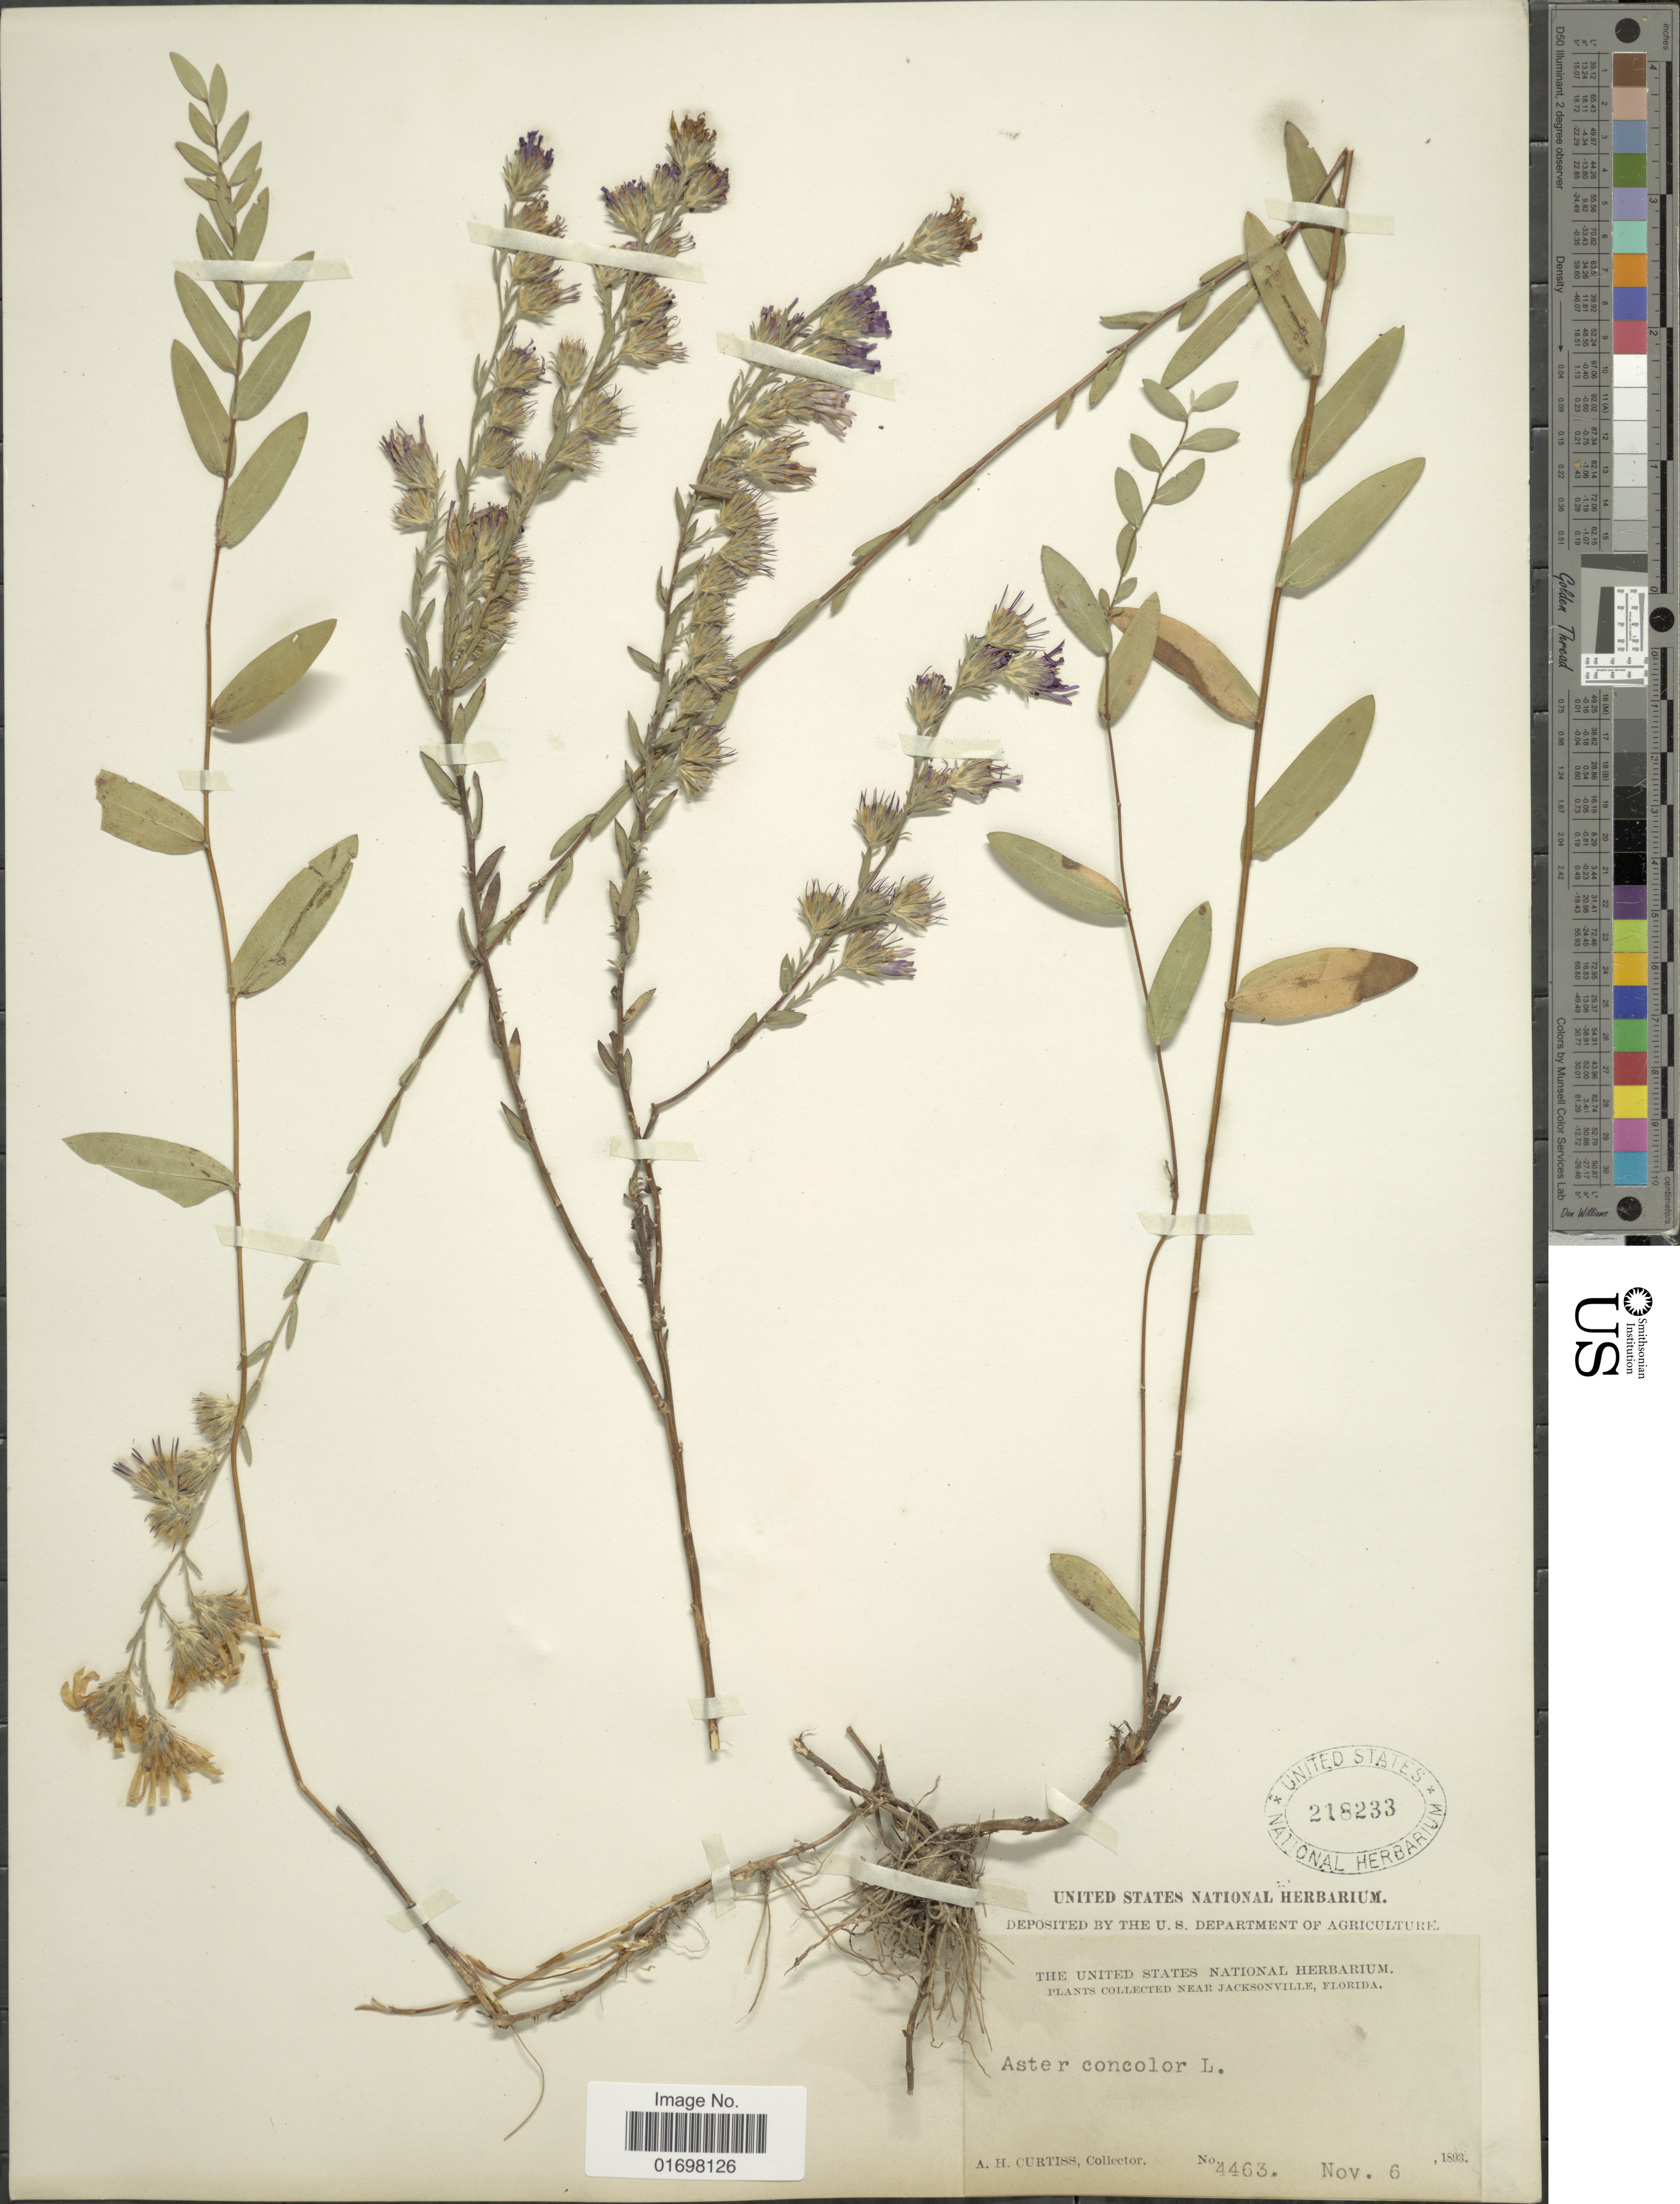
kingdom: Plantae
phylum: Tracheophyta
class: Magnoliopsida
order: Asterales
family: Asteraceae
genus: Symphyotrichum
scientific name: Symphyotrichum concolor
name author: (L.) G.L. Nesom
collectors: A. H. Curtiss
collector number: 4463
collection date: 1893-11-06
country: United States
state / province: Florida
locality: Near Jacksonsville,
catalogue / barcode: US 218233